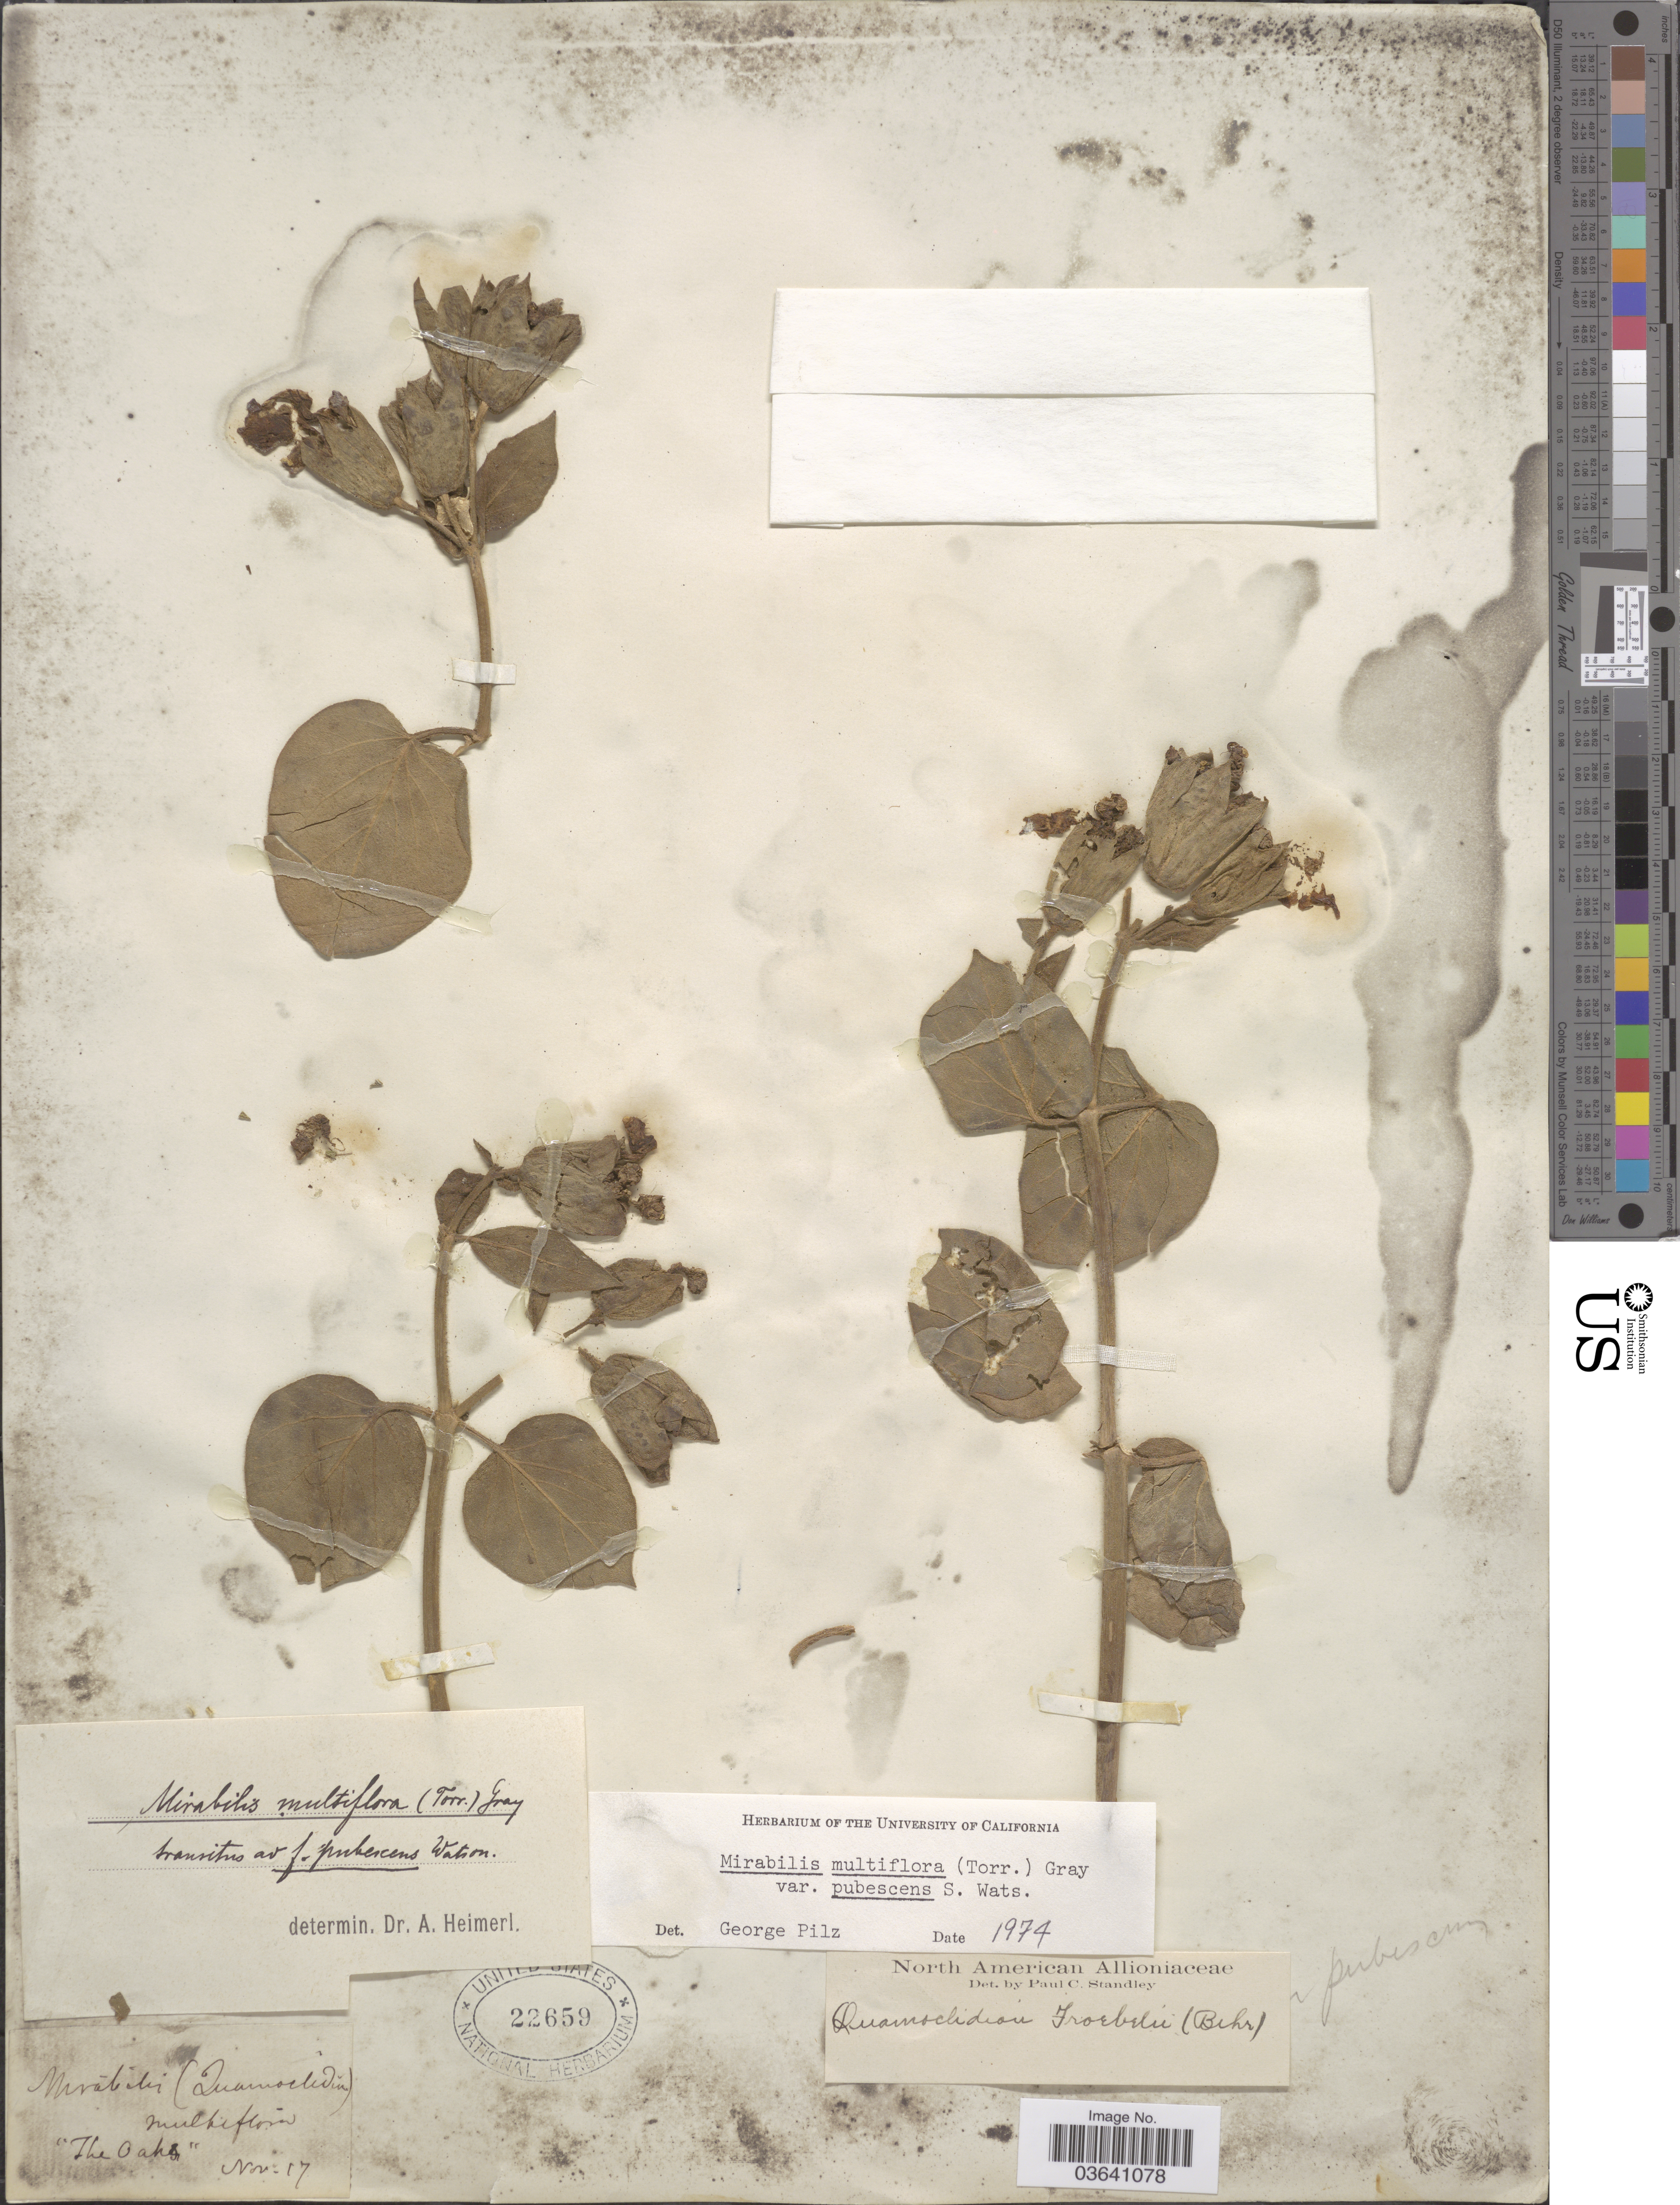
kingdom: Plantae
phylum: Tracheophyta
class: Magnoliopsida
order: Caryophyllales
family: Nyctaginaceae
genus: Mirabilis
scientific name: Mirabilis multiflora var. pubescens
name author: (Torr.) A. Gray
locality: The Oaks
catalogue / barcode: US 22659